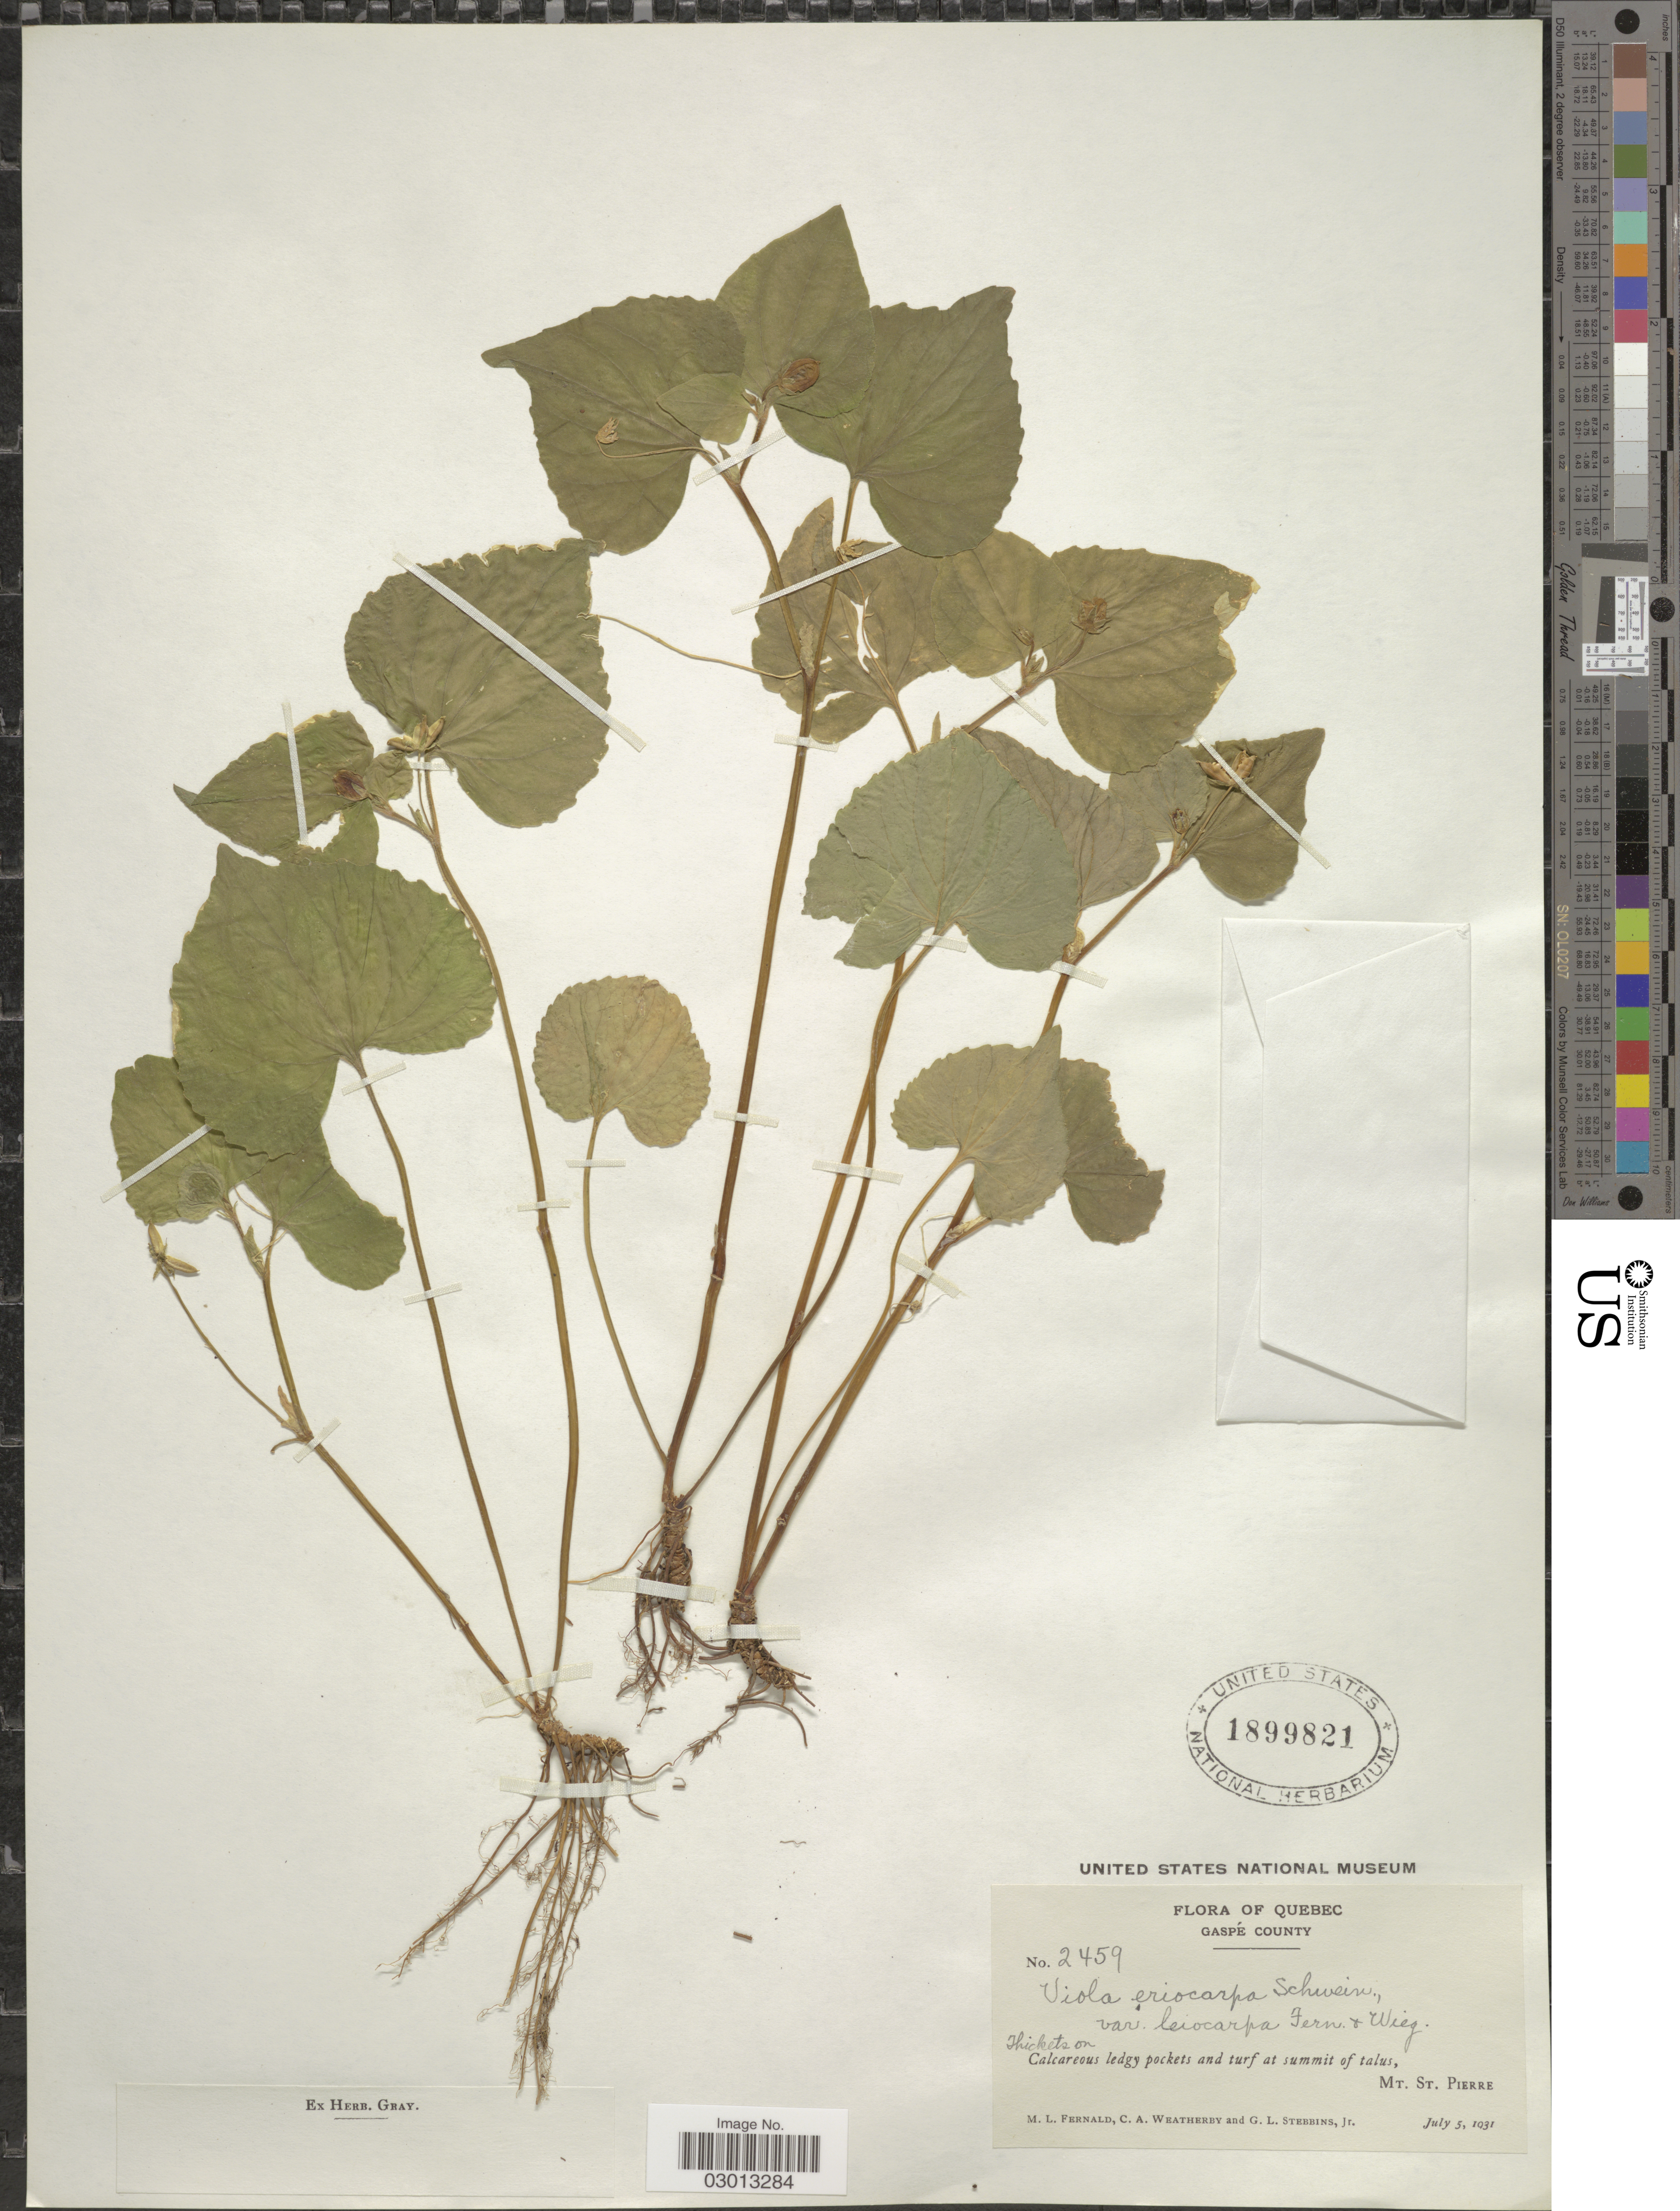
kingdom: Plantae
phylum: Tracheophyta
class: Magnoliopsida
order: Malpighiales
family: Violaceae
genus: Viola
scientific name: Viola pensylvanica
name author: Michx.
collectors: M. L. Fernald, C. A. Weatherby & G. L. Stebbins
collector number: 2459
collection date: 1931-07-05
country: Canada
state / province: Quebec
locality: Gaspé County. Mt. St. Pierre.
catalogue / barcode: US 1899821